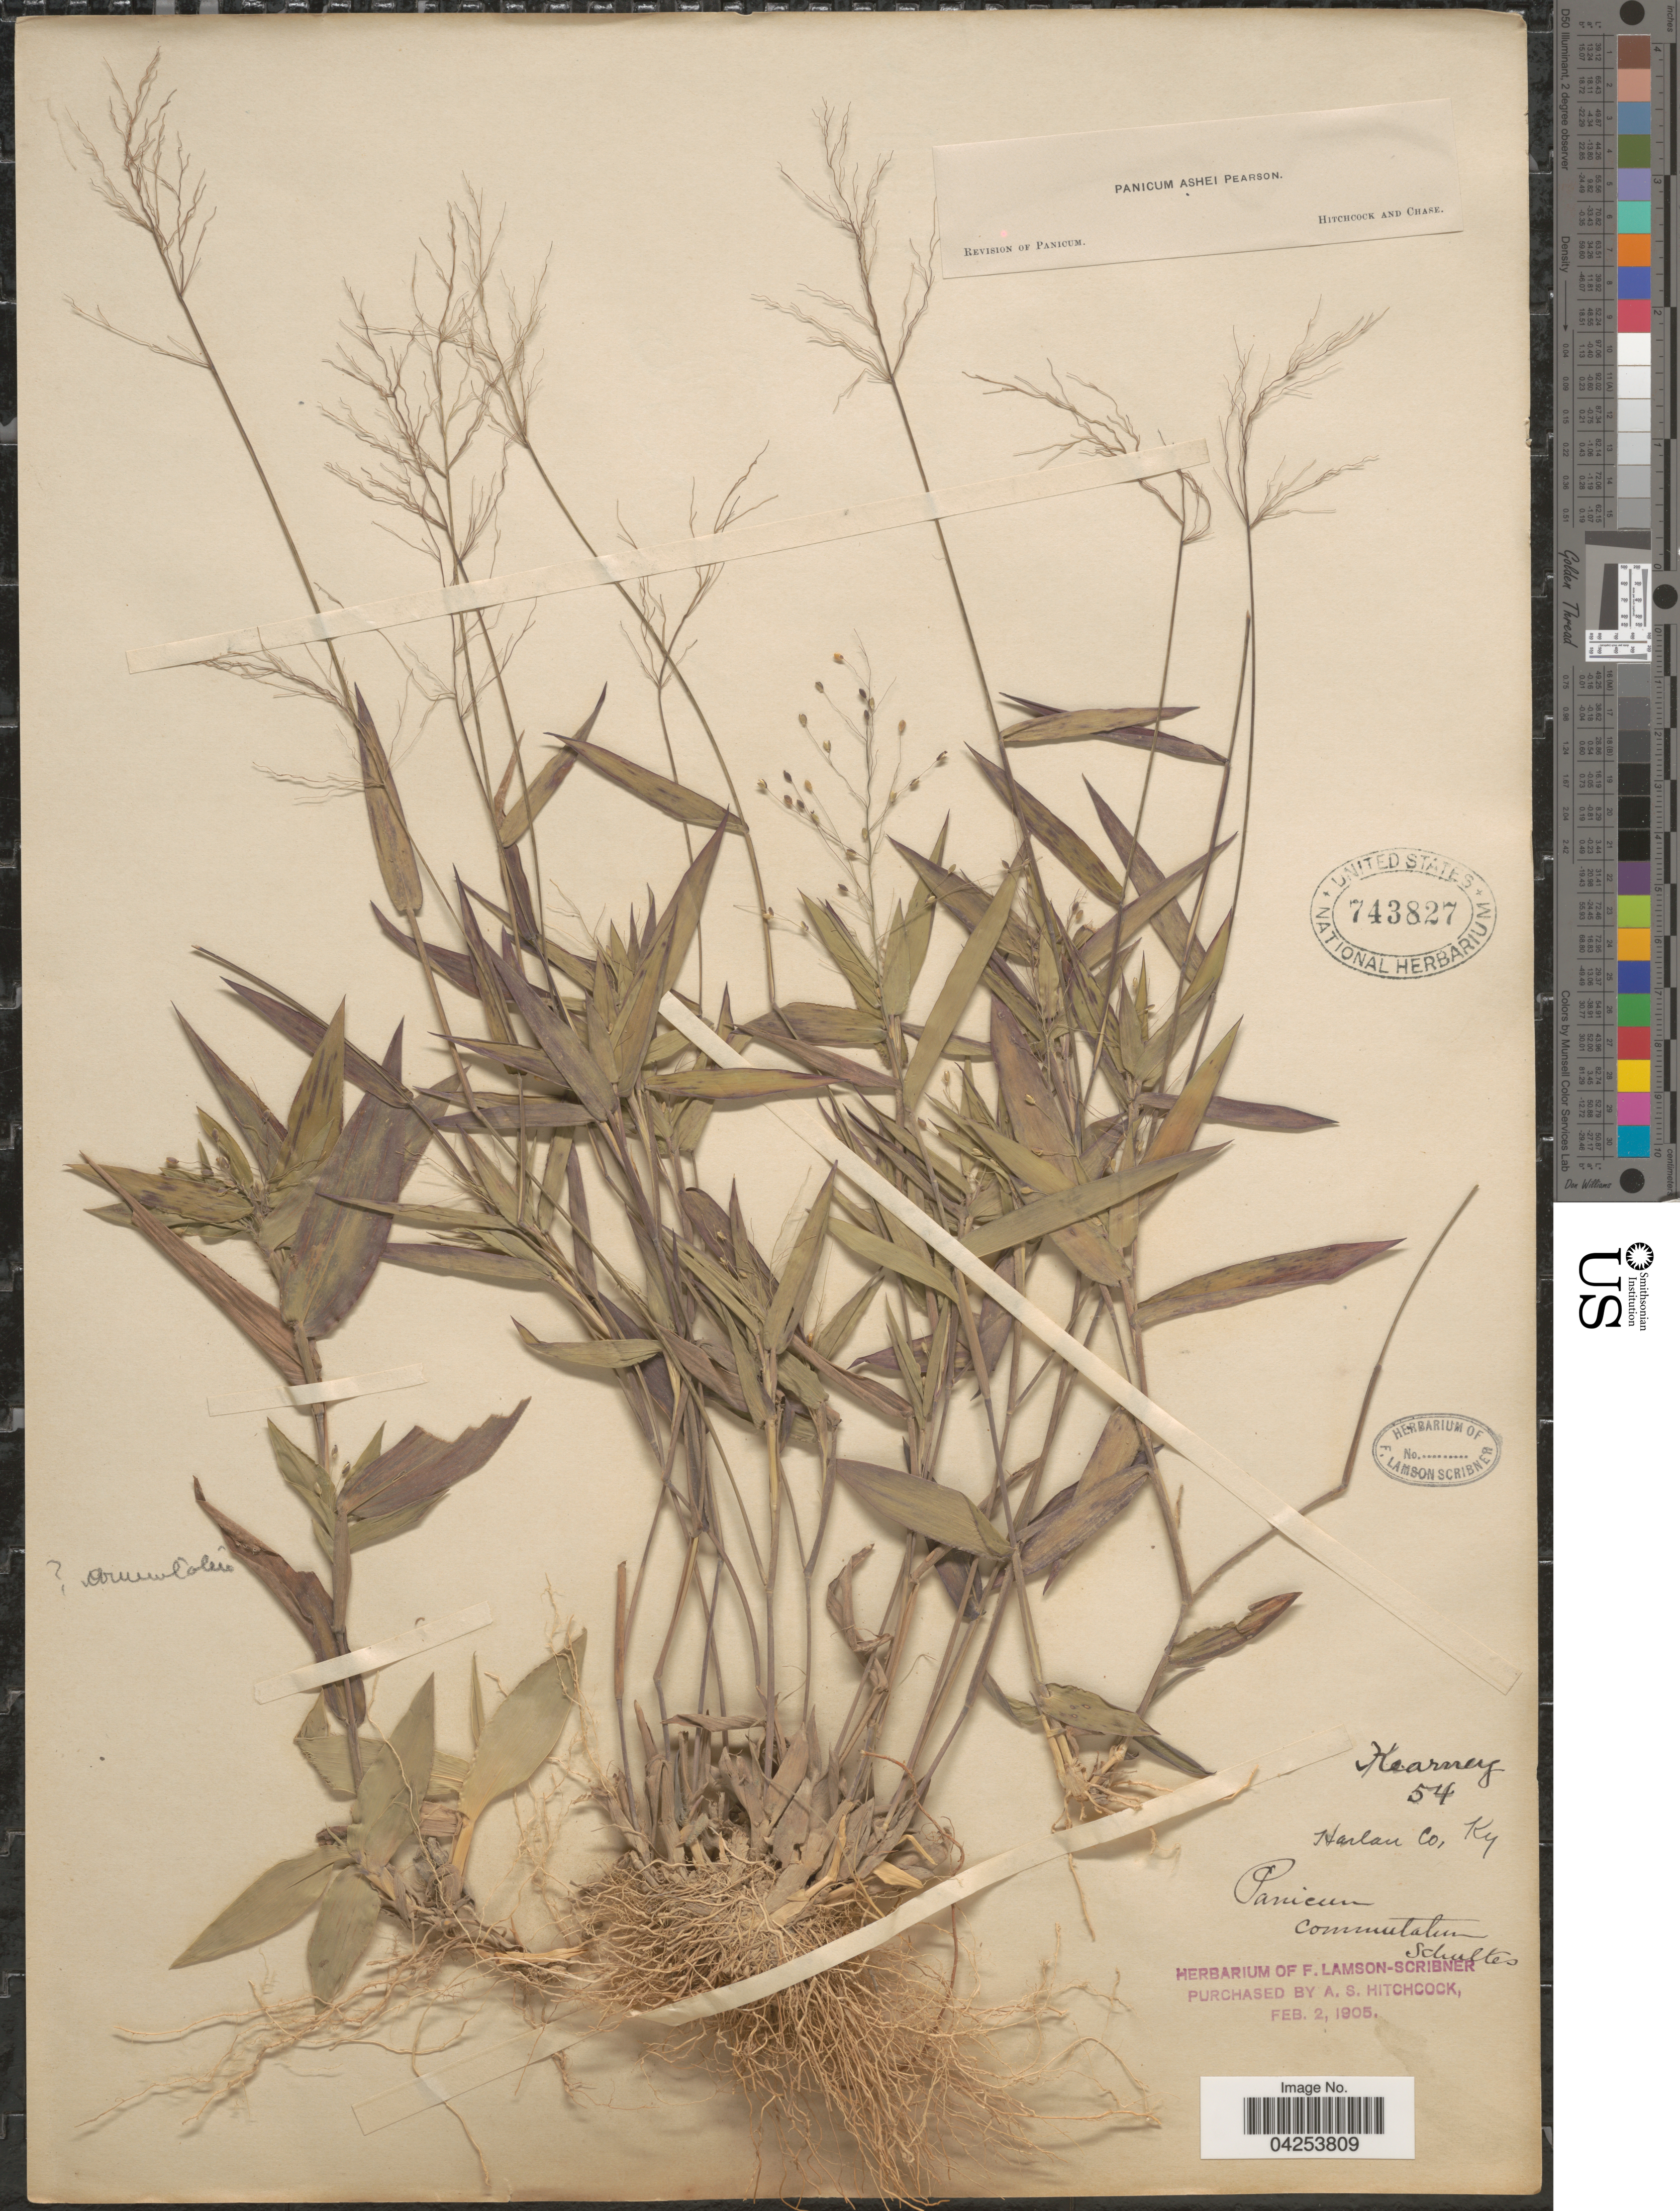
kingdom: Plantae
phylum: Tracheophyta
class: Liliopsida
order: Poales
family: Poaceae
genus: Dichanthelium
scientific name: Dichanthelium commutatum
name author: (Schult.) Gould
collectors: Kearney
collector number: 54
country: United States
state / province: Kentucky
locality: Harlan Co.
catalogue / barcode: US 743827